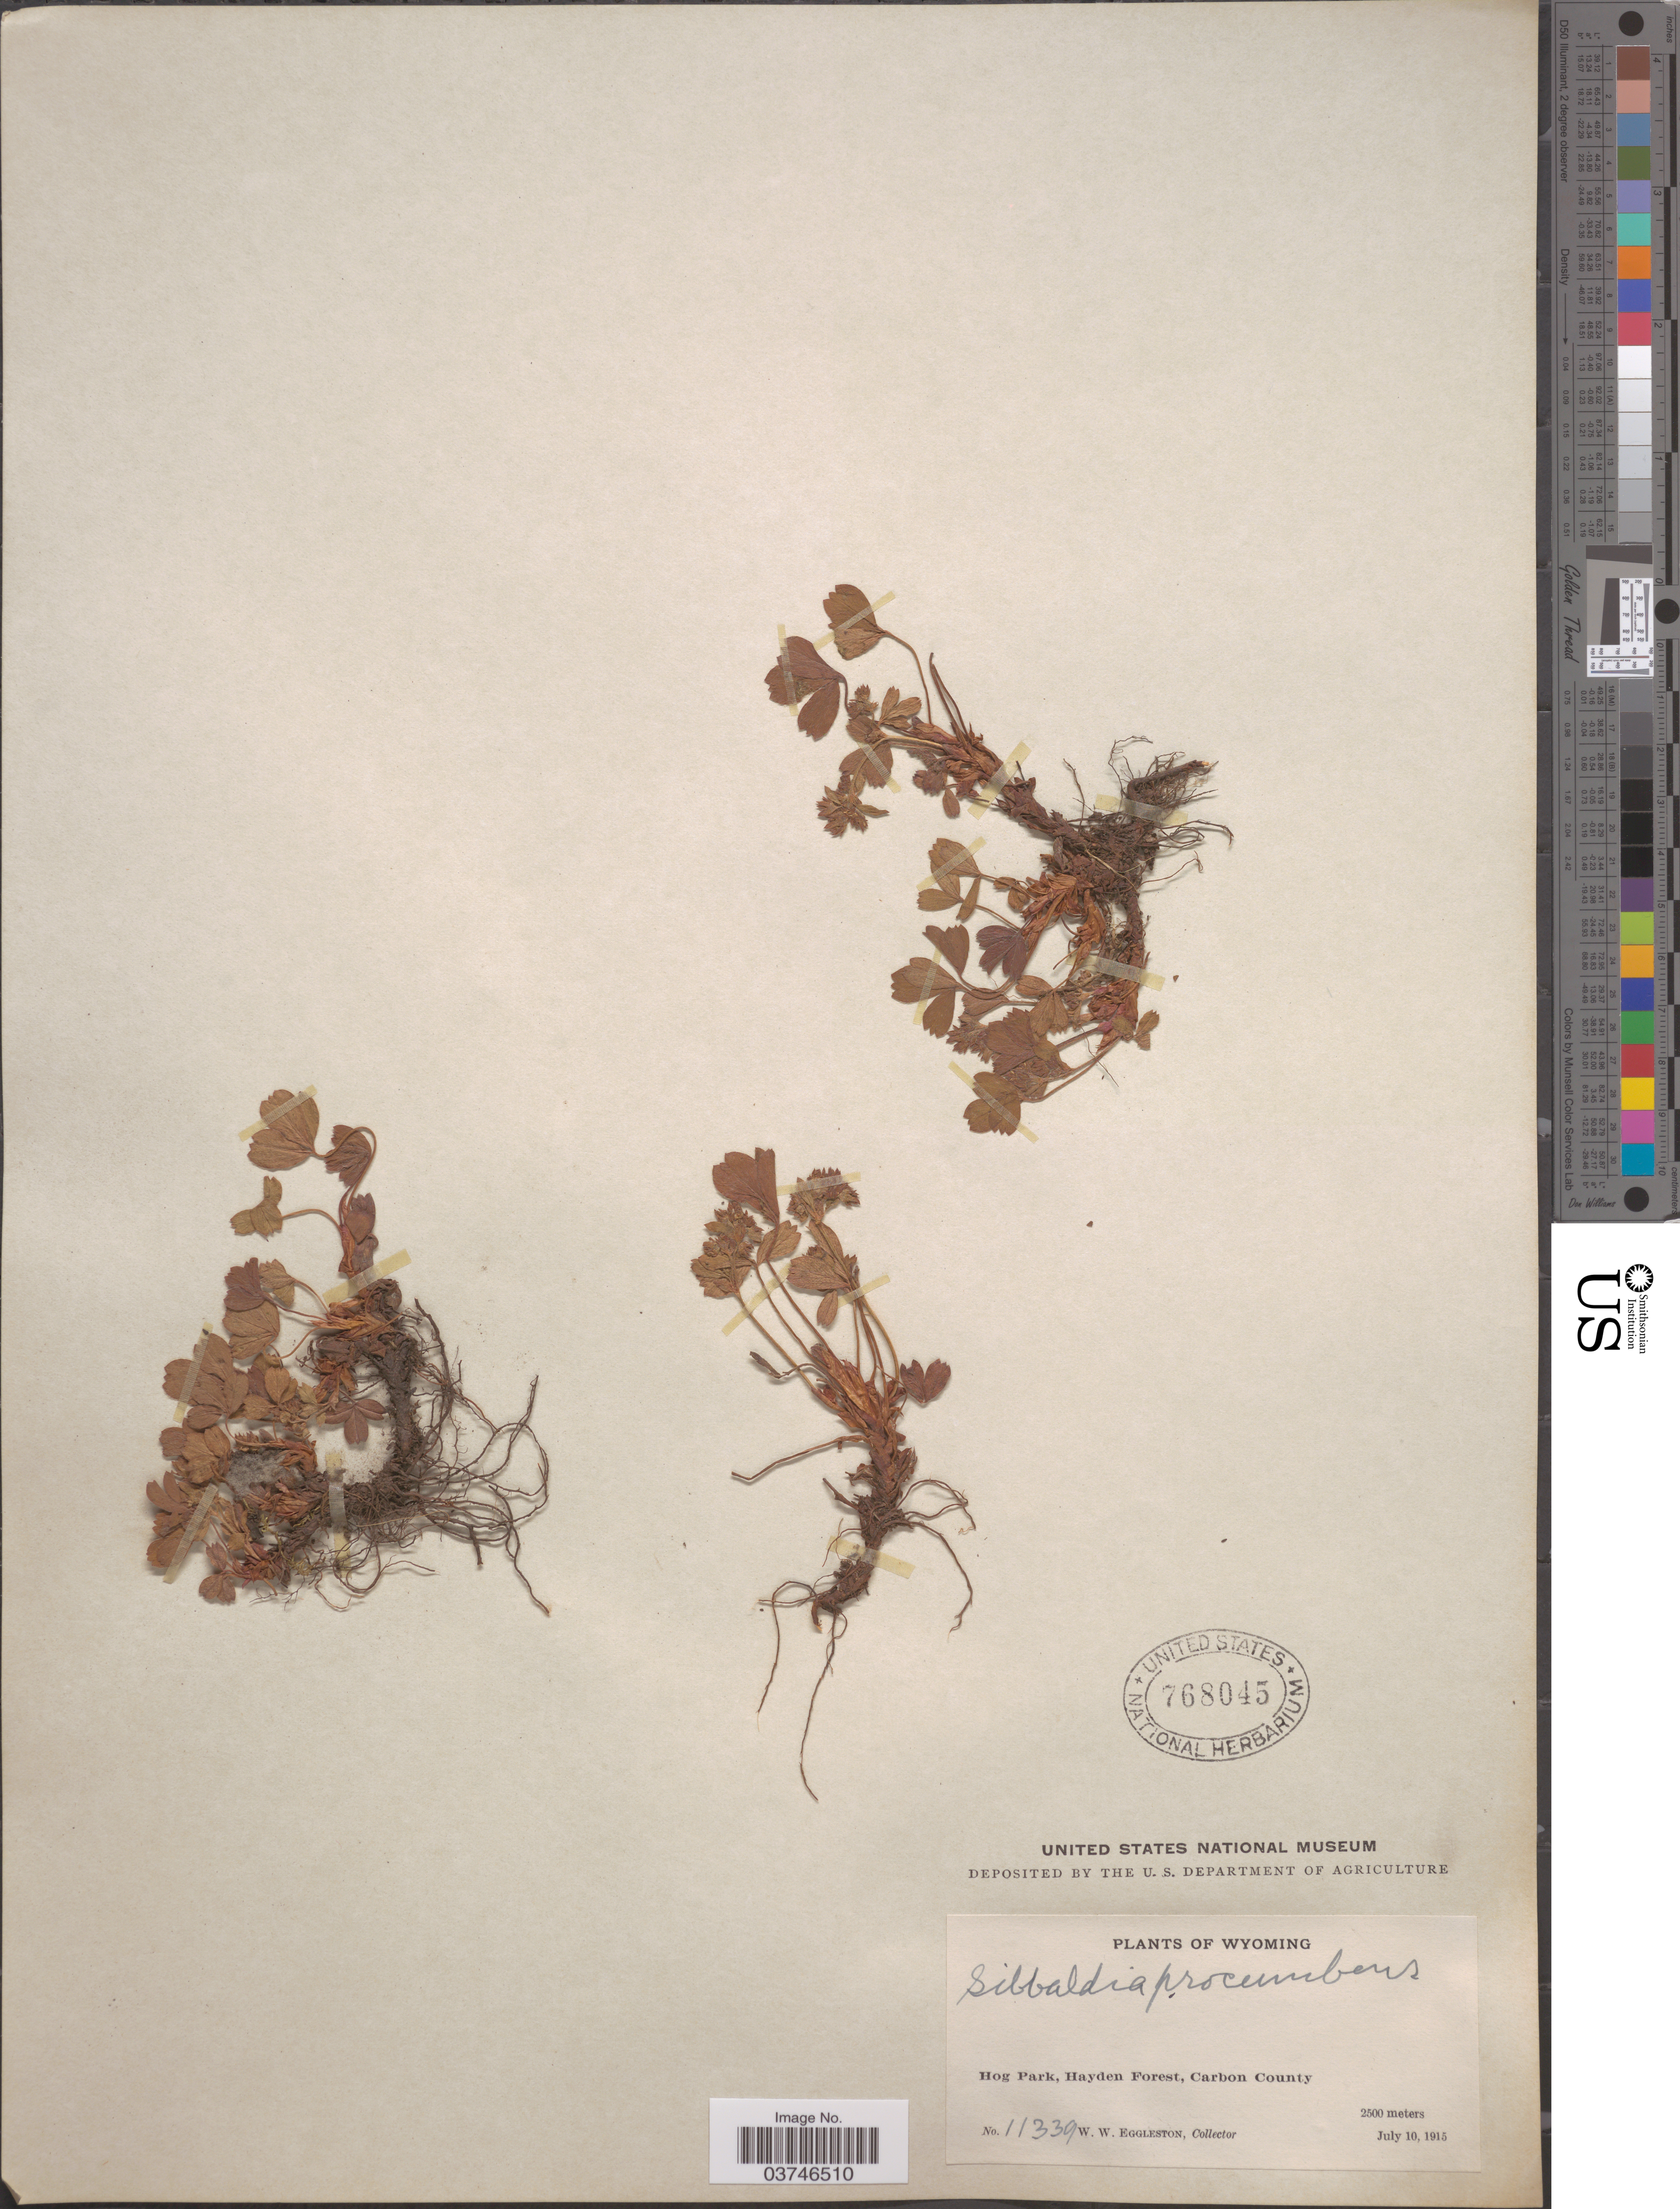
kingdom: Plantae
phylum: Tracheophyta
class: Magnoliopsida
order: Rosales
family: Rosaceae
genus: Sibbaldia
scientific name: Sibbaldia procumbens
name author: L.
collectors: W. W. Eggleston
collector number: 11339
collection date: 1915-07-10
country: United States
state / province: Wyoming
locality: Hog Park, Hayden Forest, Carbon County.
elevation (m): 2500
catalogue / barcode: US 768045